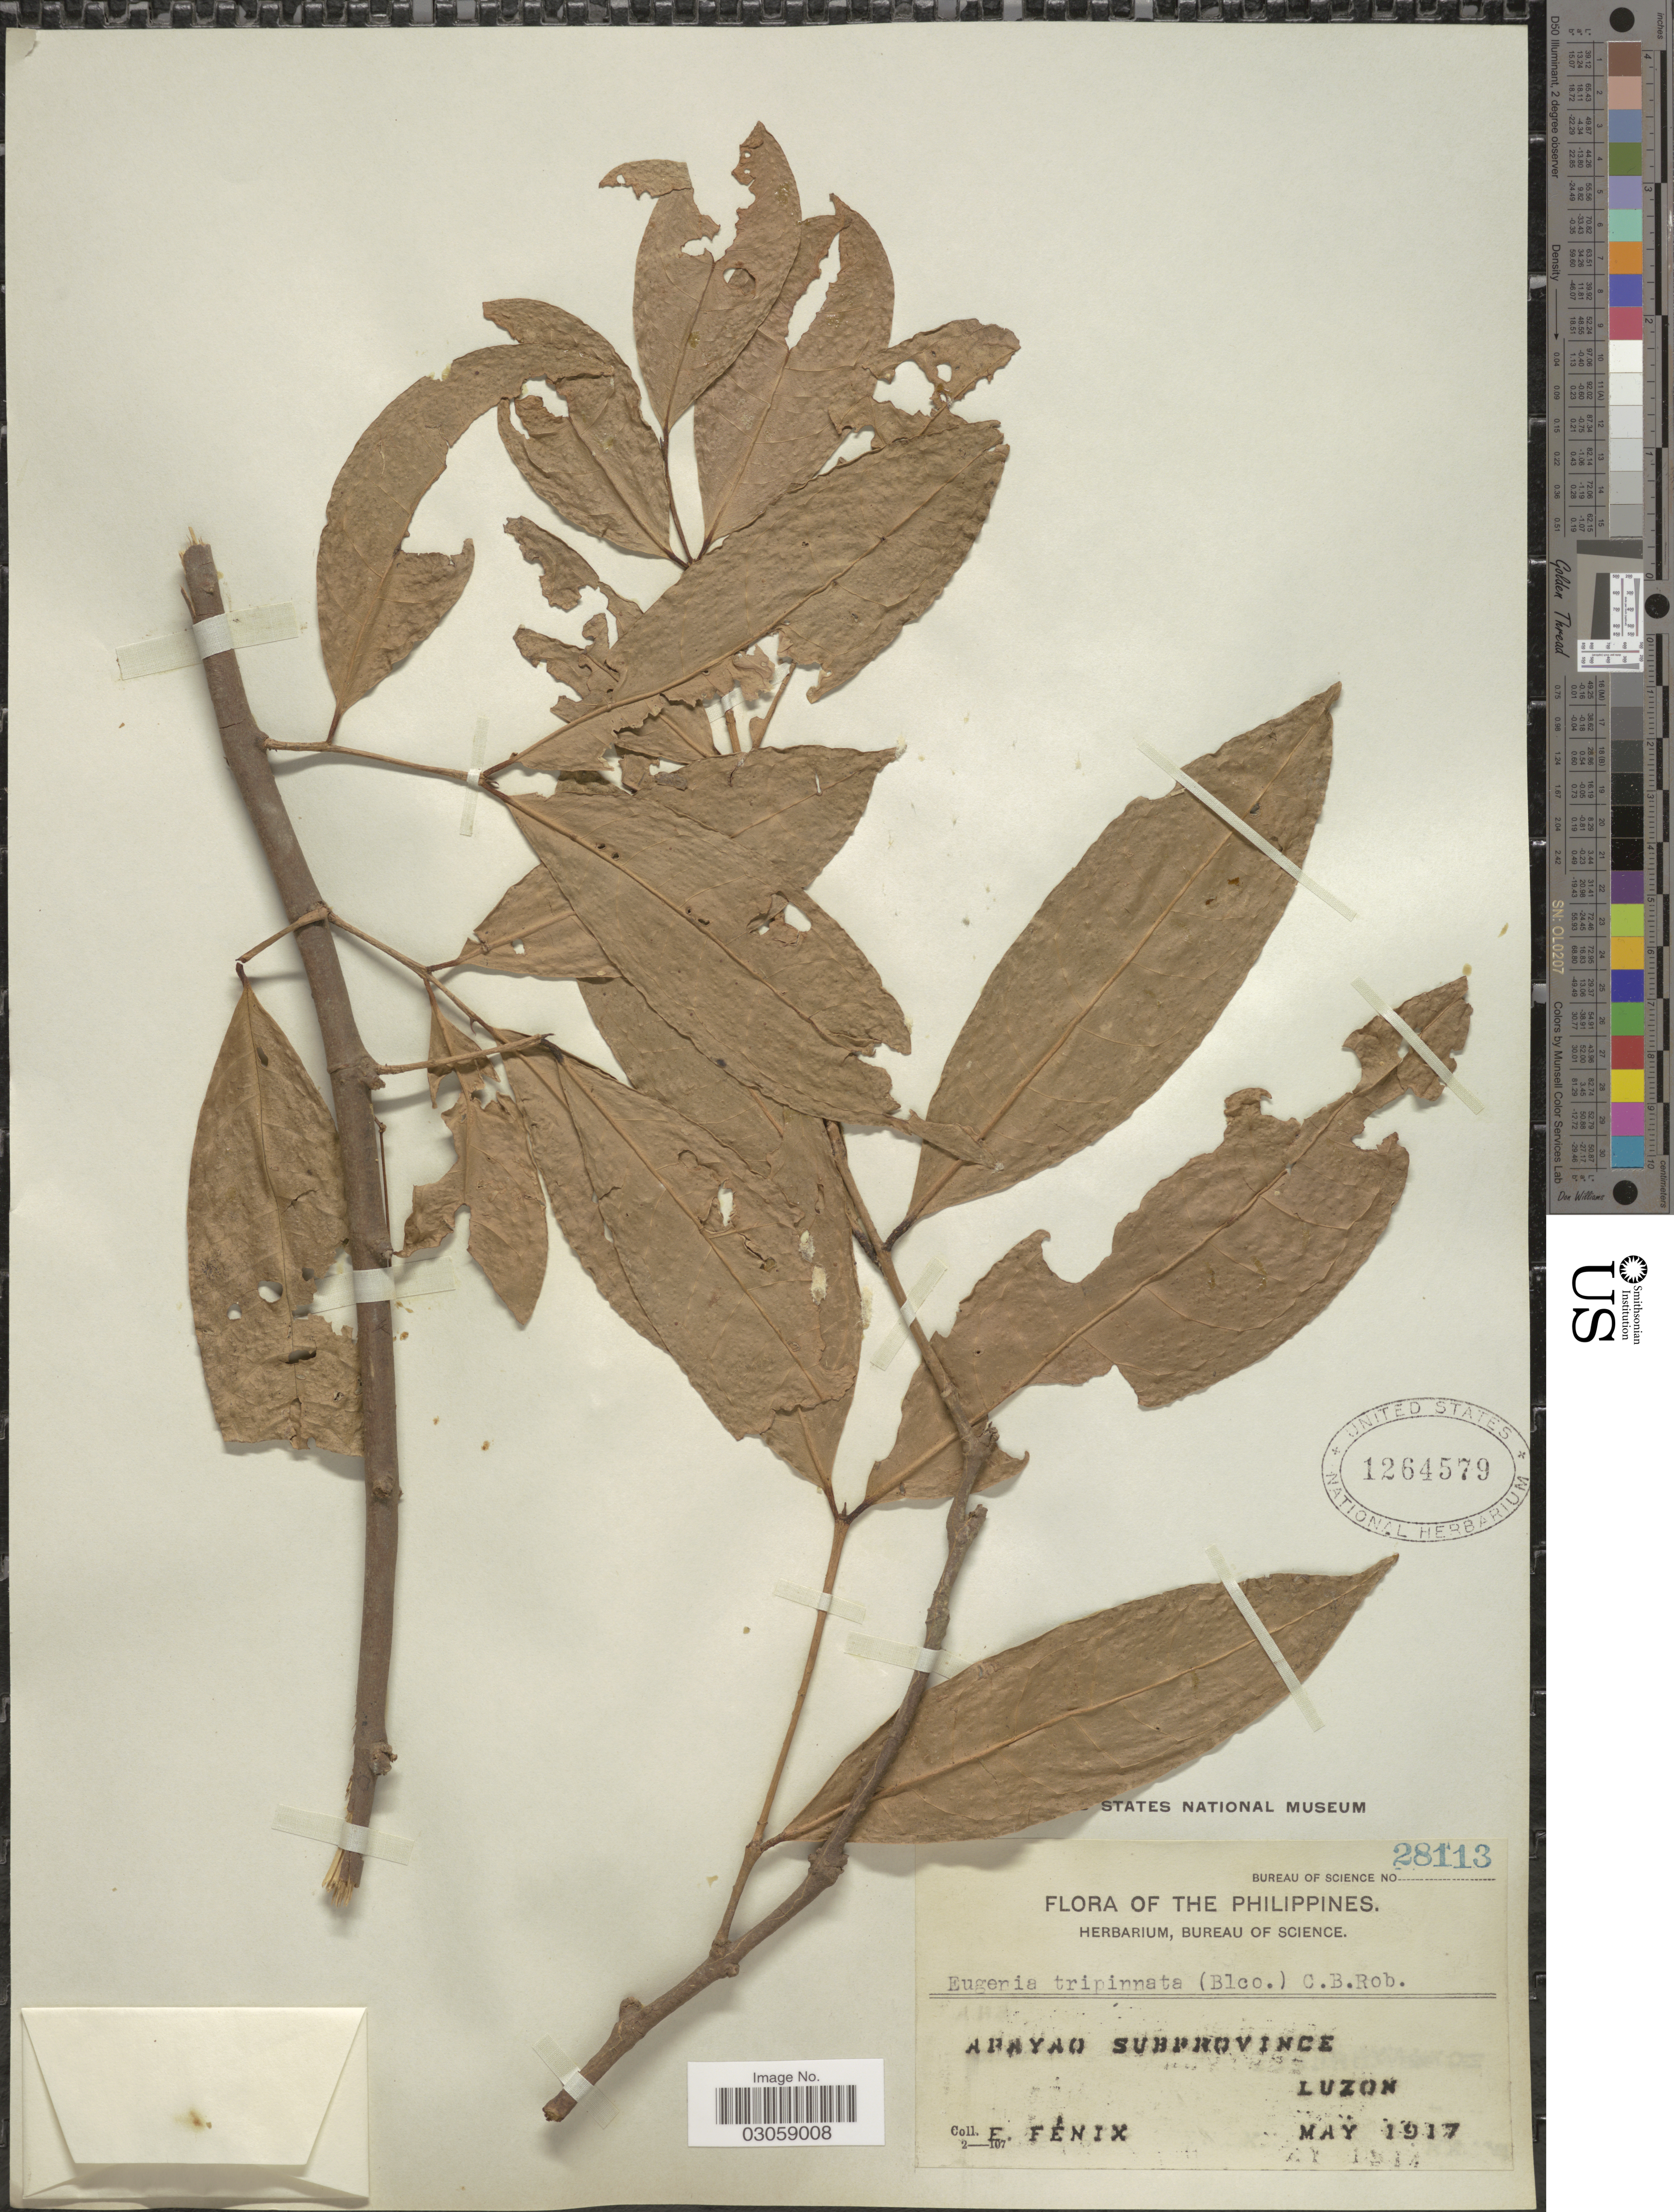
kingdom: Plantae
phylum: Tracheophyta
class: Magnoliopsida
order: Myrtales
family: Myrtaceae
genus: Syzygium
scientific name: Syzygium tripinnatum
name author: (Blanco) Merr.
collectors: E. Fénix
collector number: Bureau of science 28113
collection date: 1917-05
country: Philippines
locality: Apayao Subprovince, Luzon.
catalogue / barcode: US 1264579